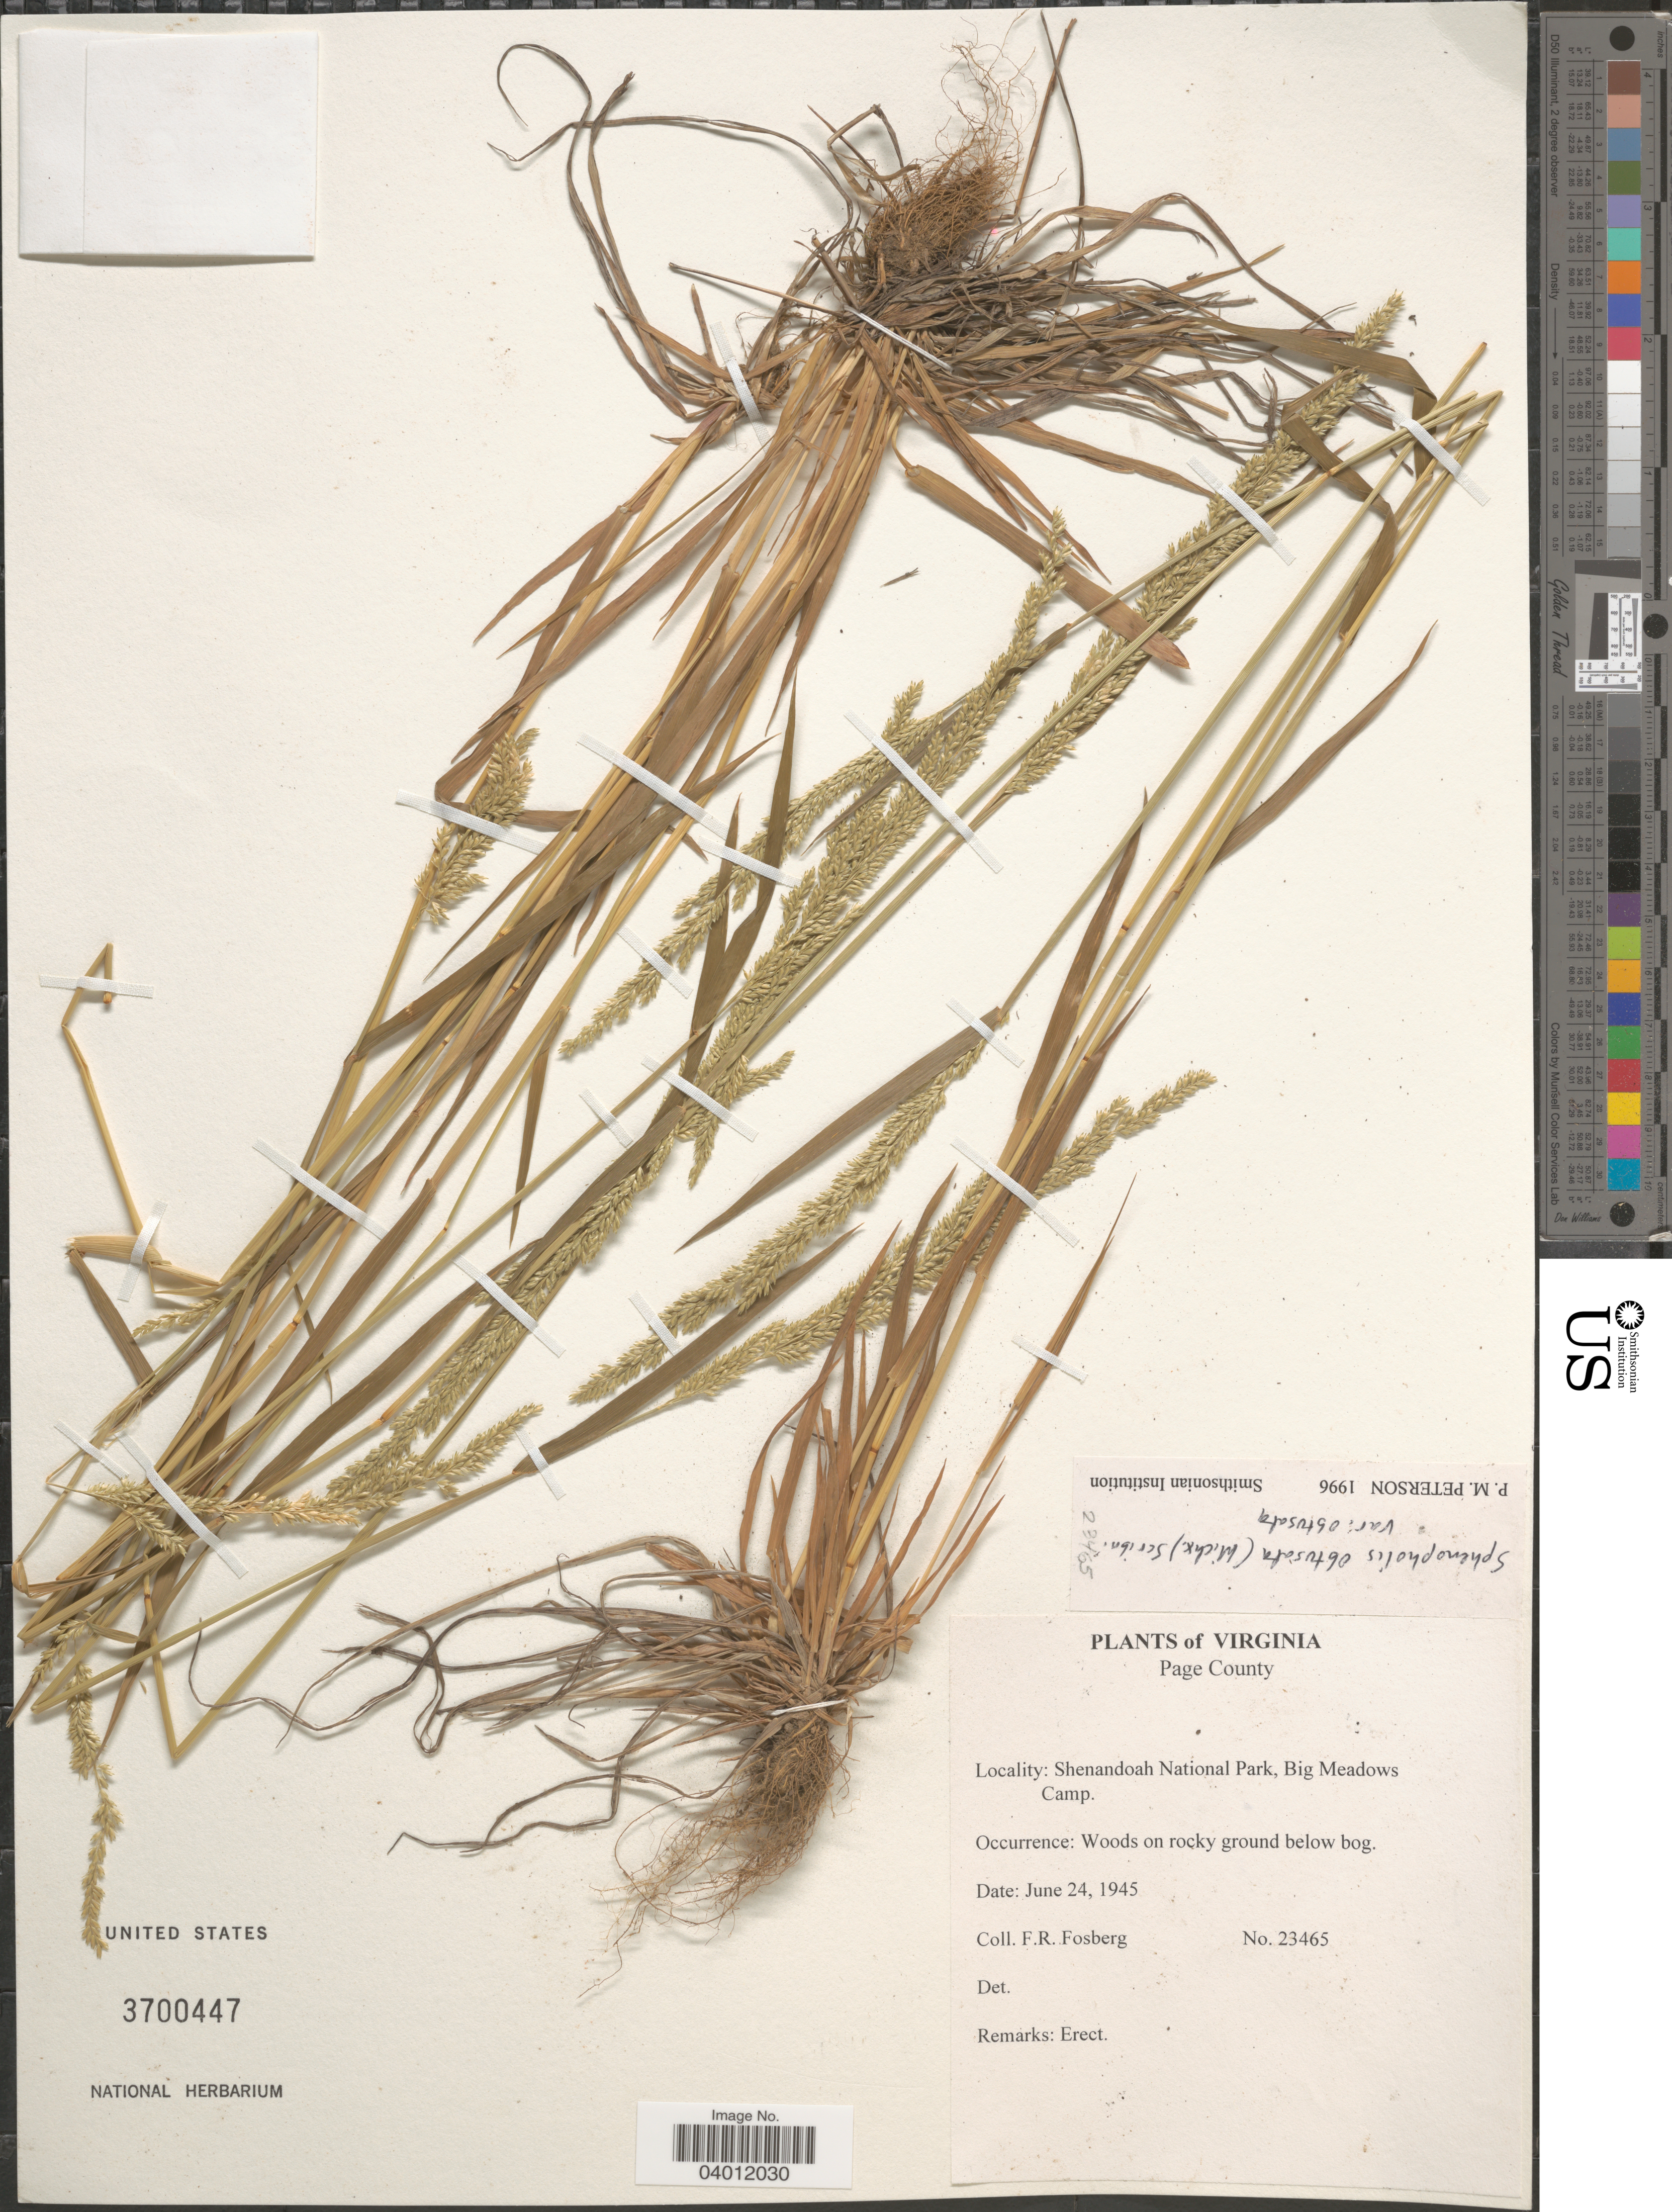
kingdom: Plantae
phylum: Tracheophyta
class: Liliopsida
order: Poales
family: Poaceae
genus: Sphenopholis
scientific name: Sphenopholis obtusata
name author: (Michx.) Scribn.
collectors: F. R. Fosberg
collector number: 23465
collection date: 1945-06-24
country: United States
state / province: Virginia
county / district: Page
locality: Shenandoah National Park, Big Meadows Camp.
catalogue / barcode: US 3700447